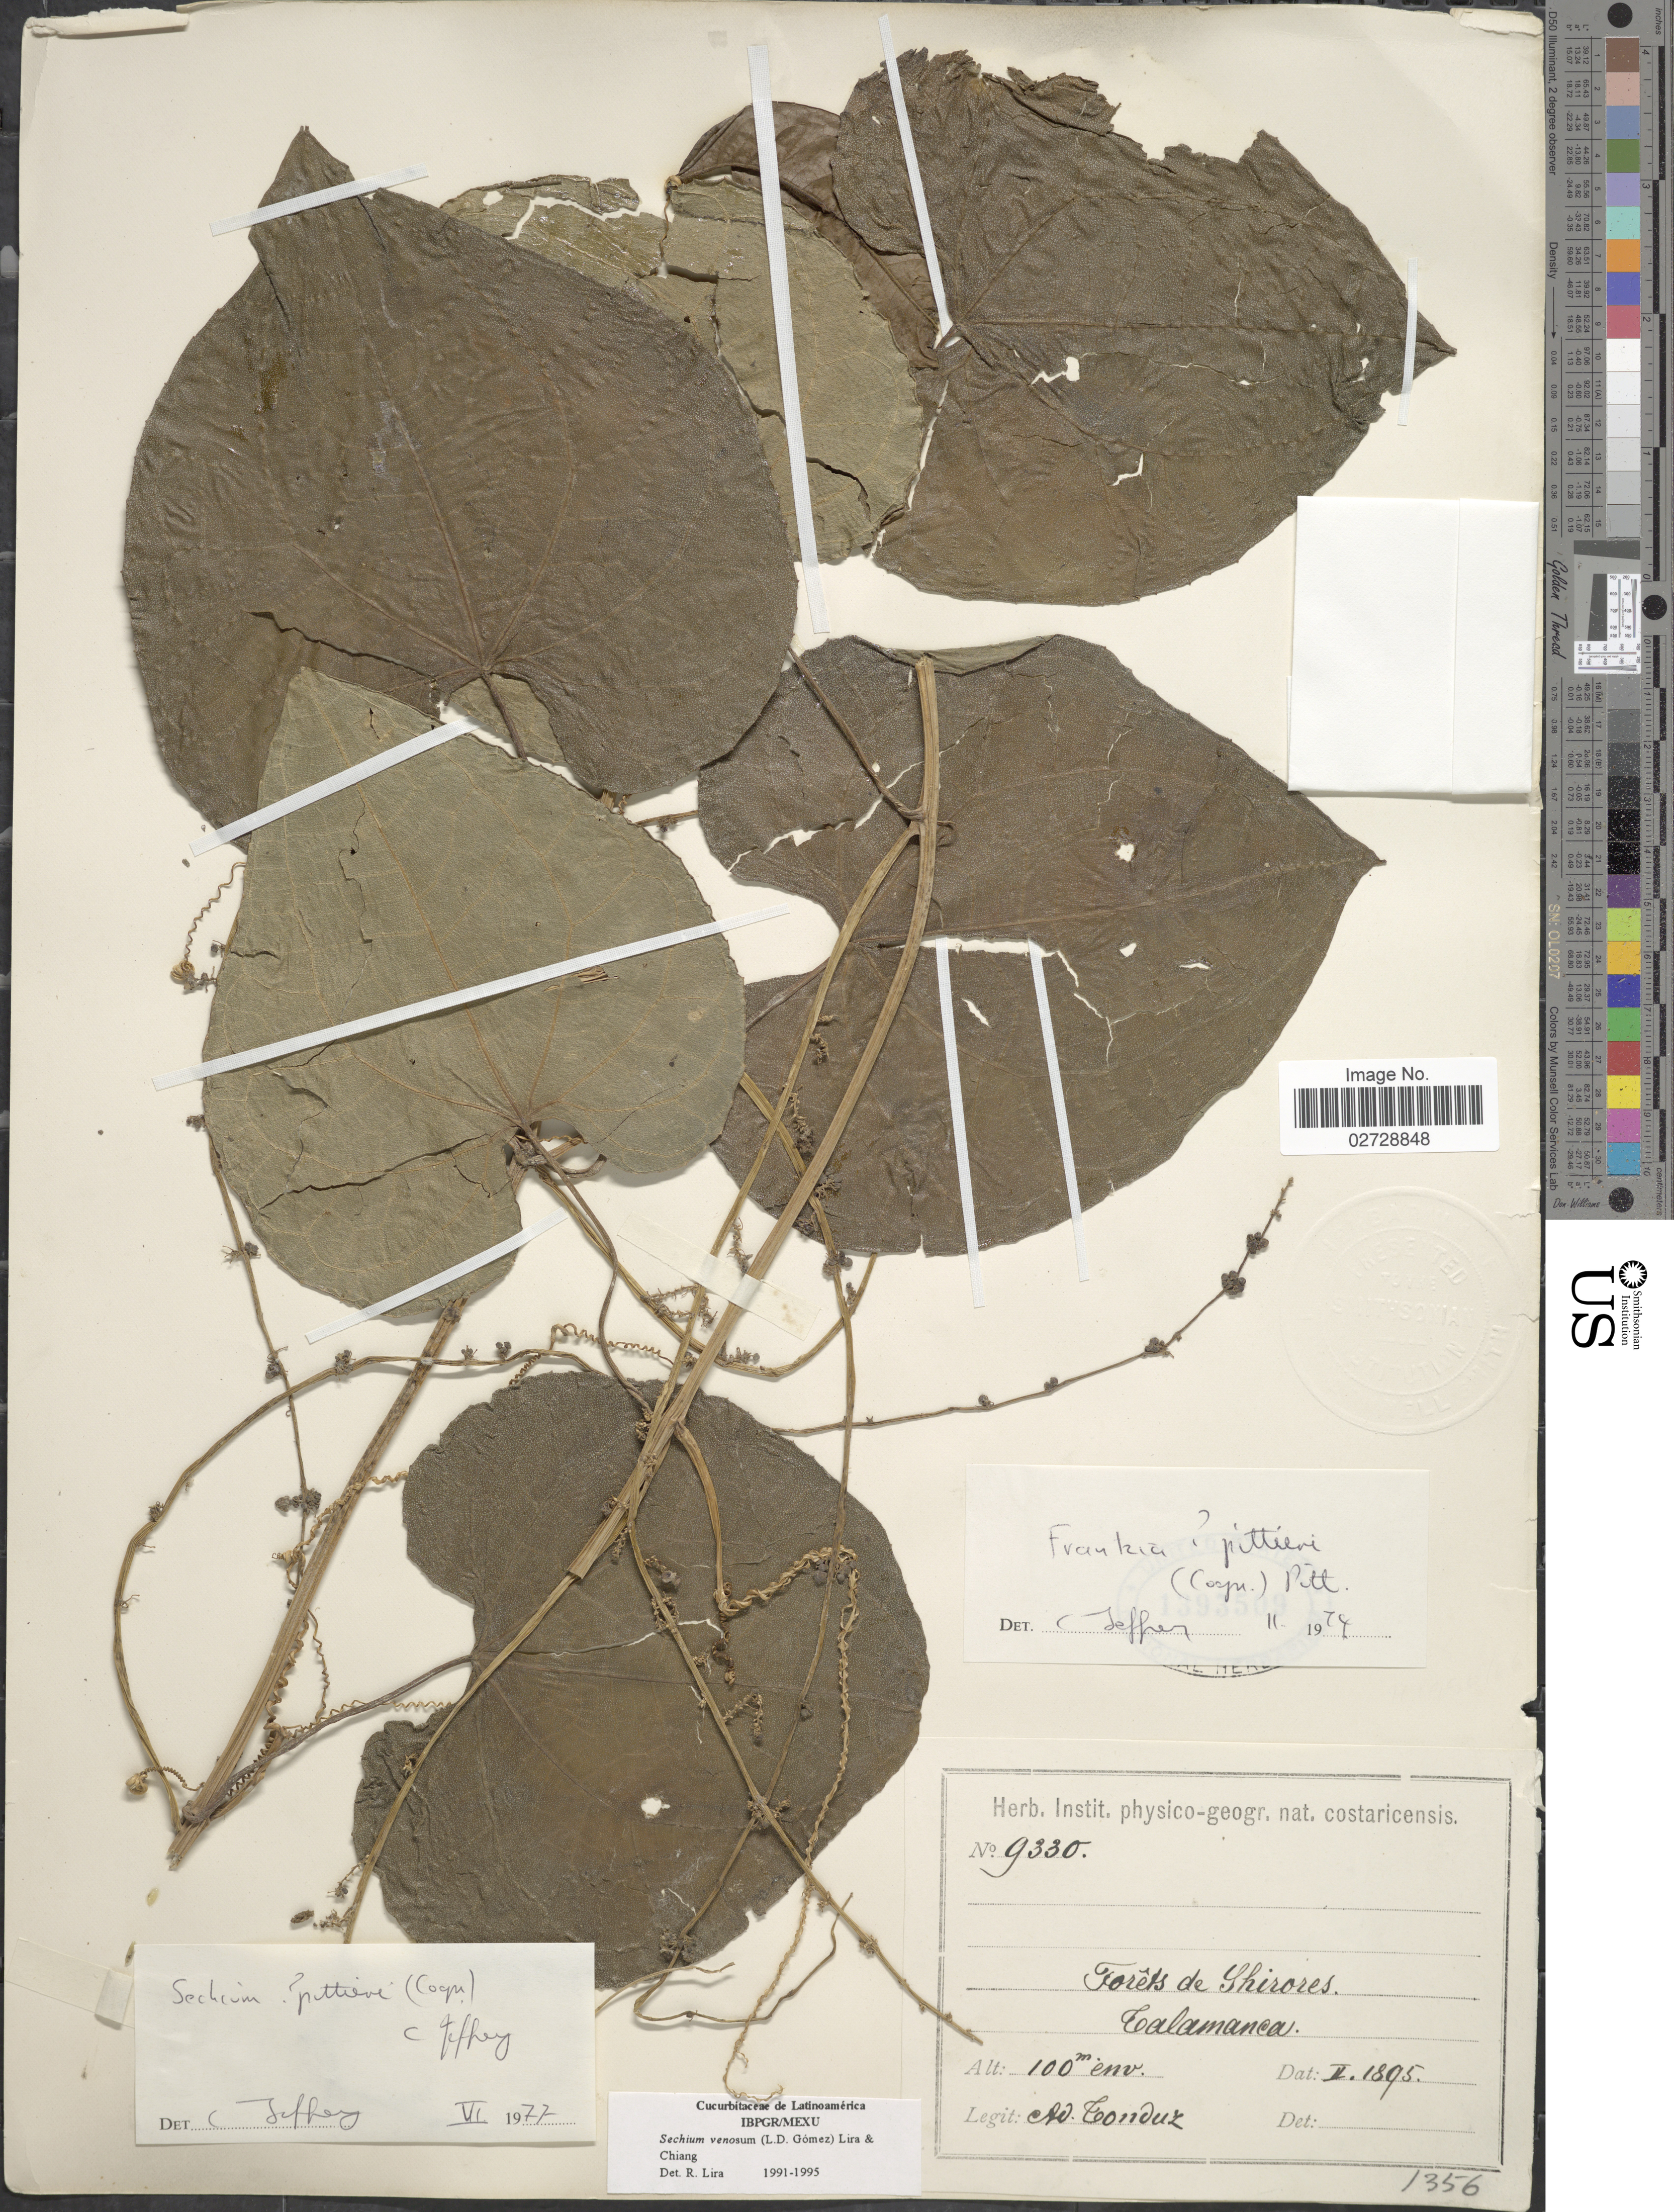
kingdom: Plantae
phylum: Tracheophyta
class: Magnoliopsida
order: Cucurbitales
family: Cucurbitaceae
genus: Sechium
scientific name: Sechium venosum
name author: (L.D. Gómez) Lira & F. Chiang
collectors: A. Tonduz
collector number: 9330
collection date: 1895-02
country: Costa Rica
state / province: Limón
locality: Forêts de Shirores. Talamanca.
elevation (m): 100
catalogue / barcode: US 1393509